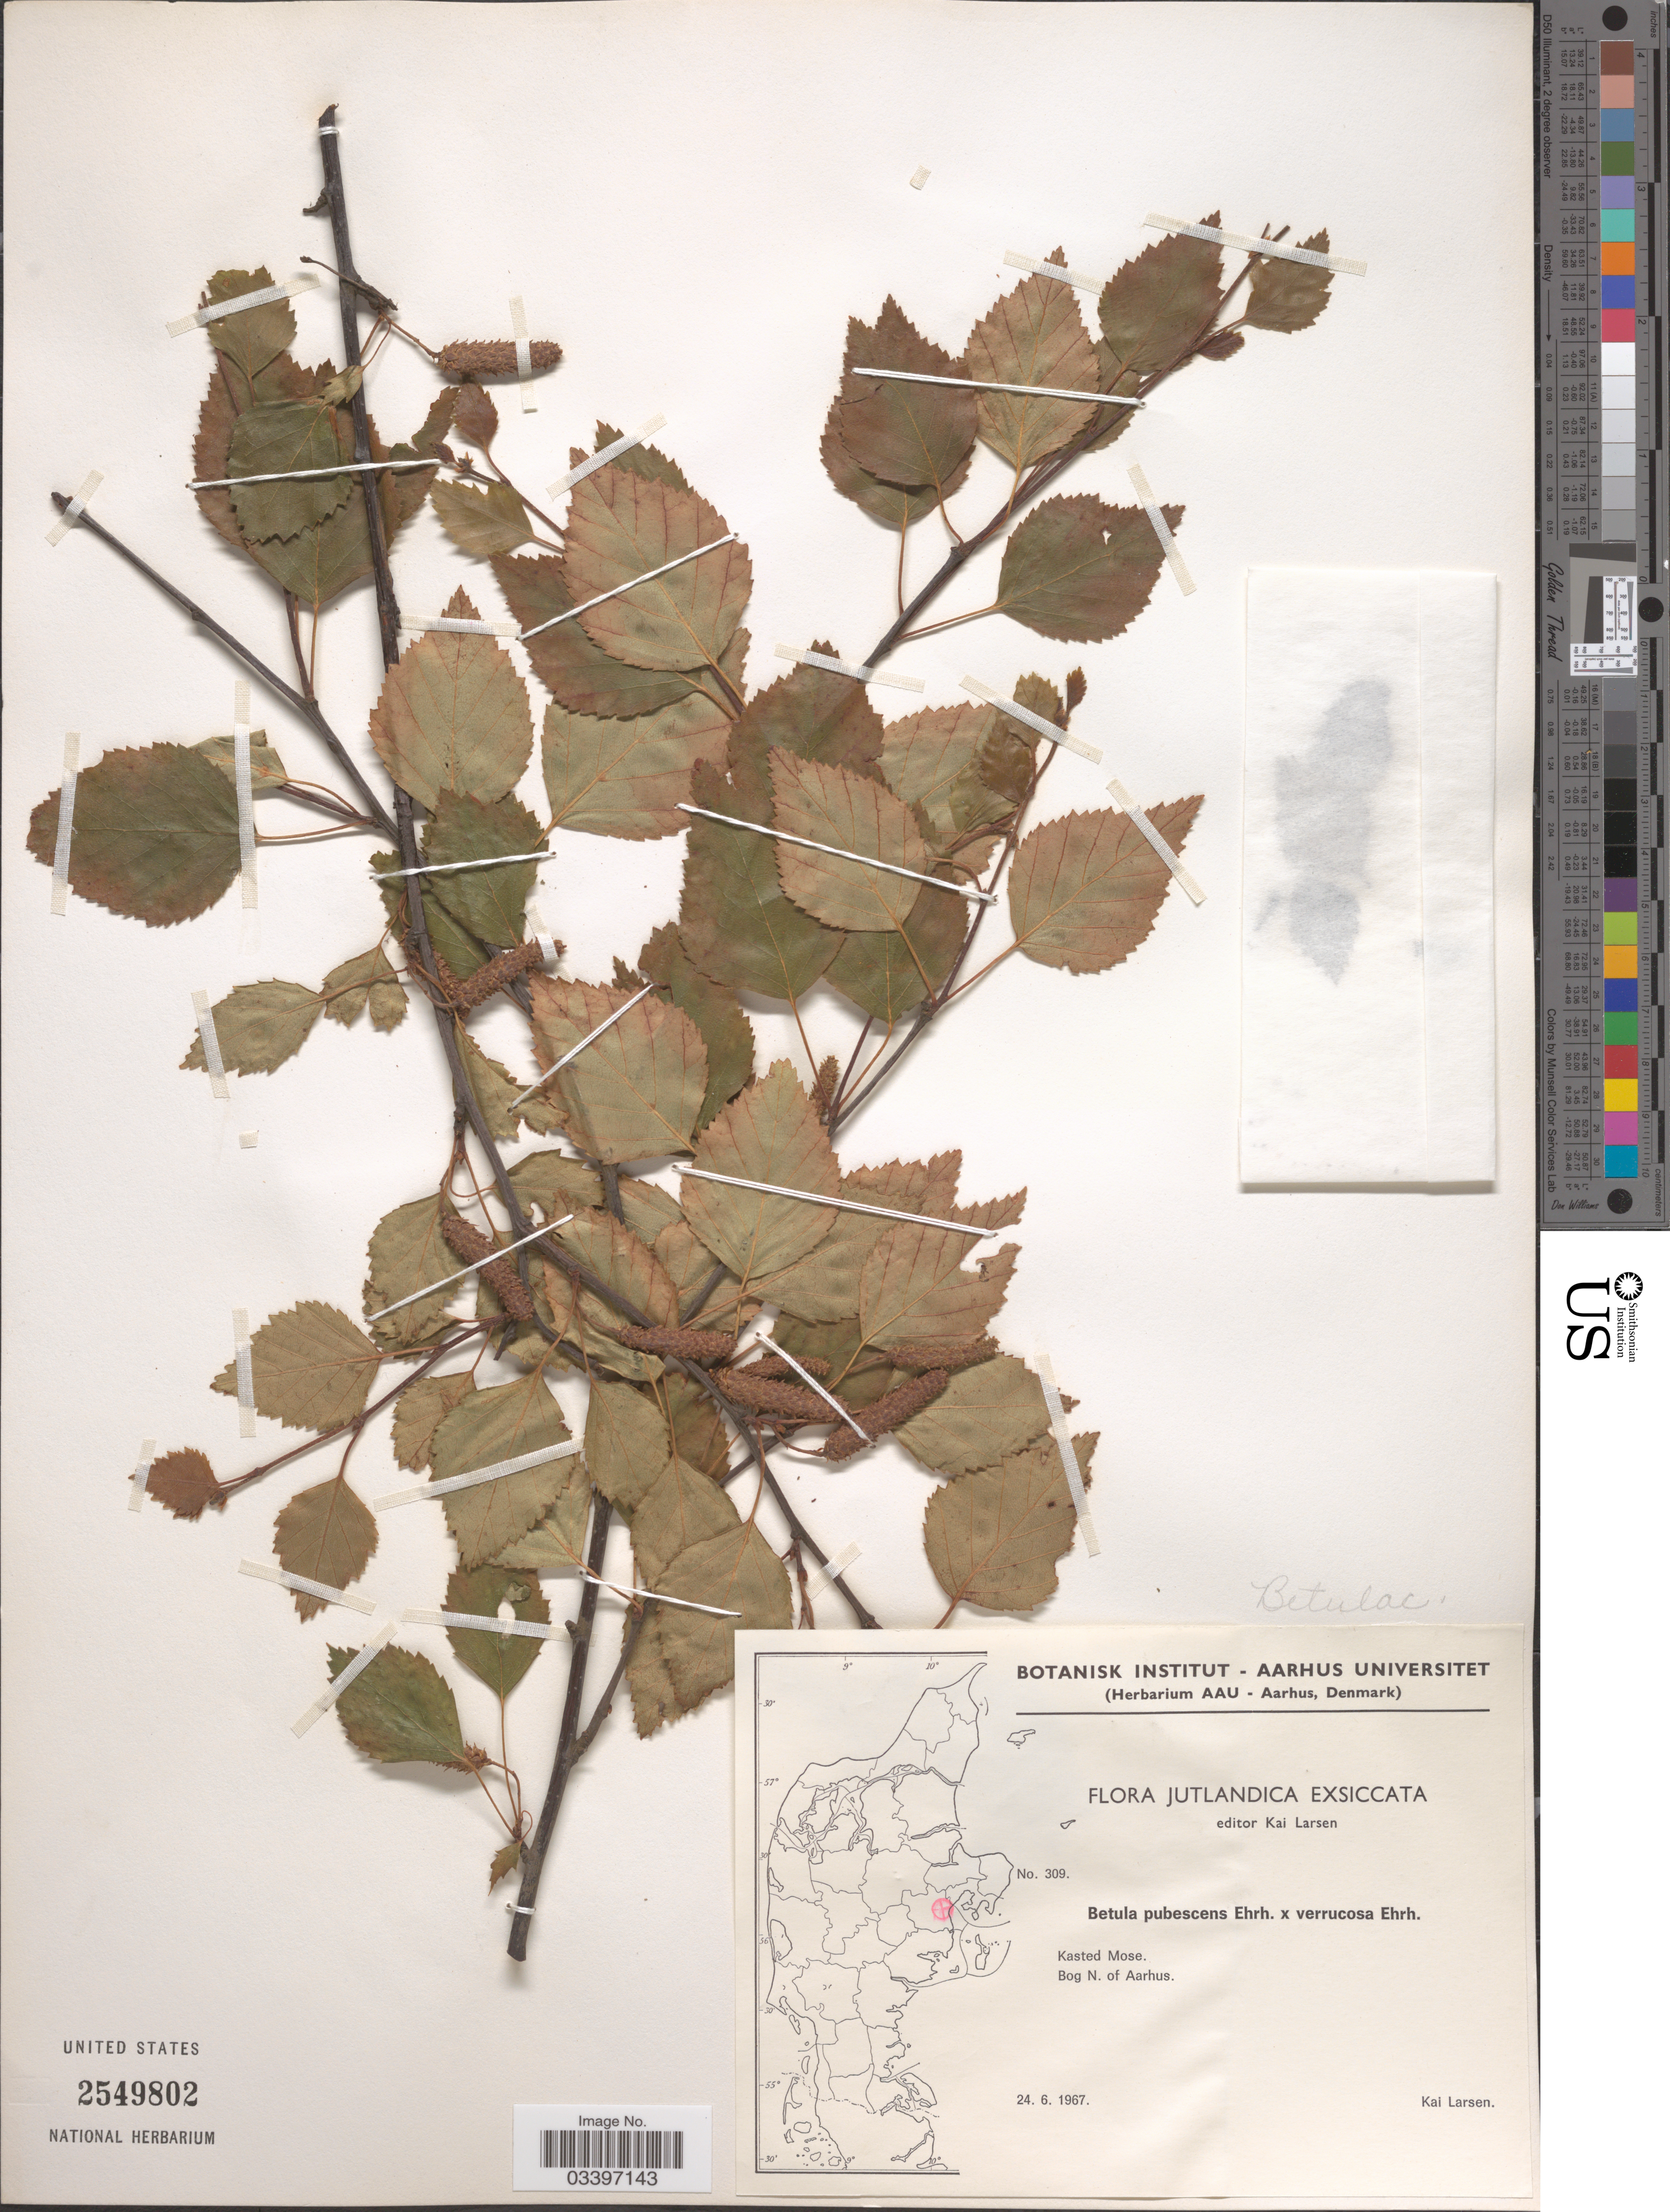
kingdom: Plantae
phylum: Tracheophyta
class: Magnoliopsida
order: Fagales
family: Betulaceae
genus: Betula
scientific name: Betula pubescens x B. verrucosa Ehrh.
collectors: K. Larsen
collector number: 309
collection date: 1967-06-24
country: Denmark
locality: Kasted Mose. Bog N. of Aarhus.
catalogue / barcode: US 2549802